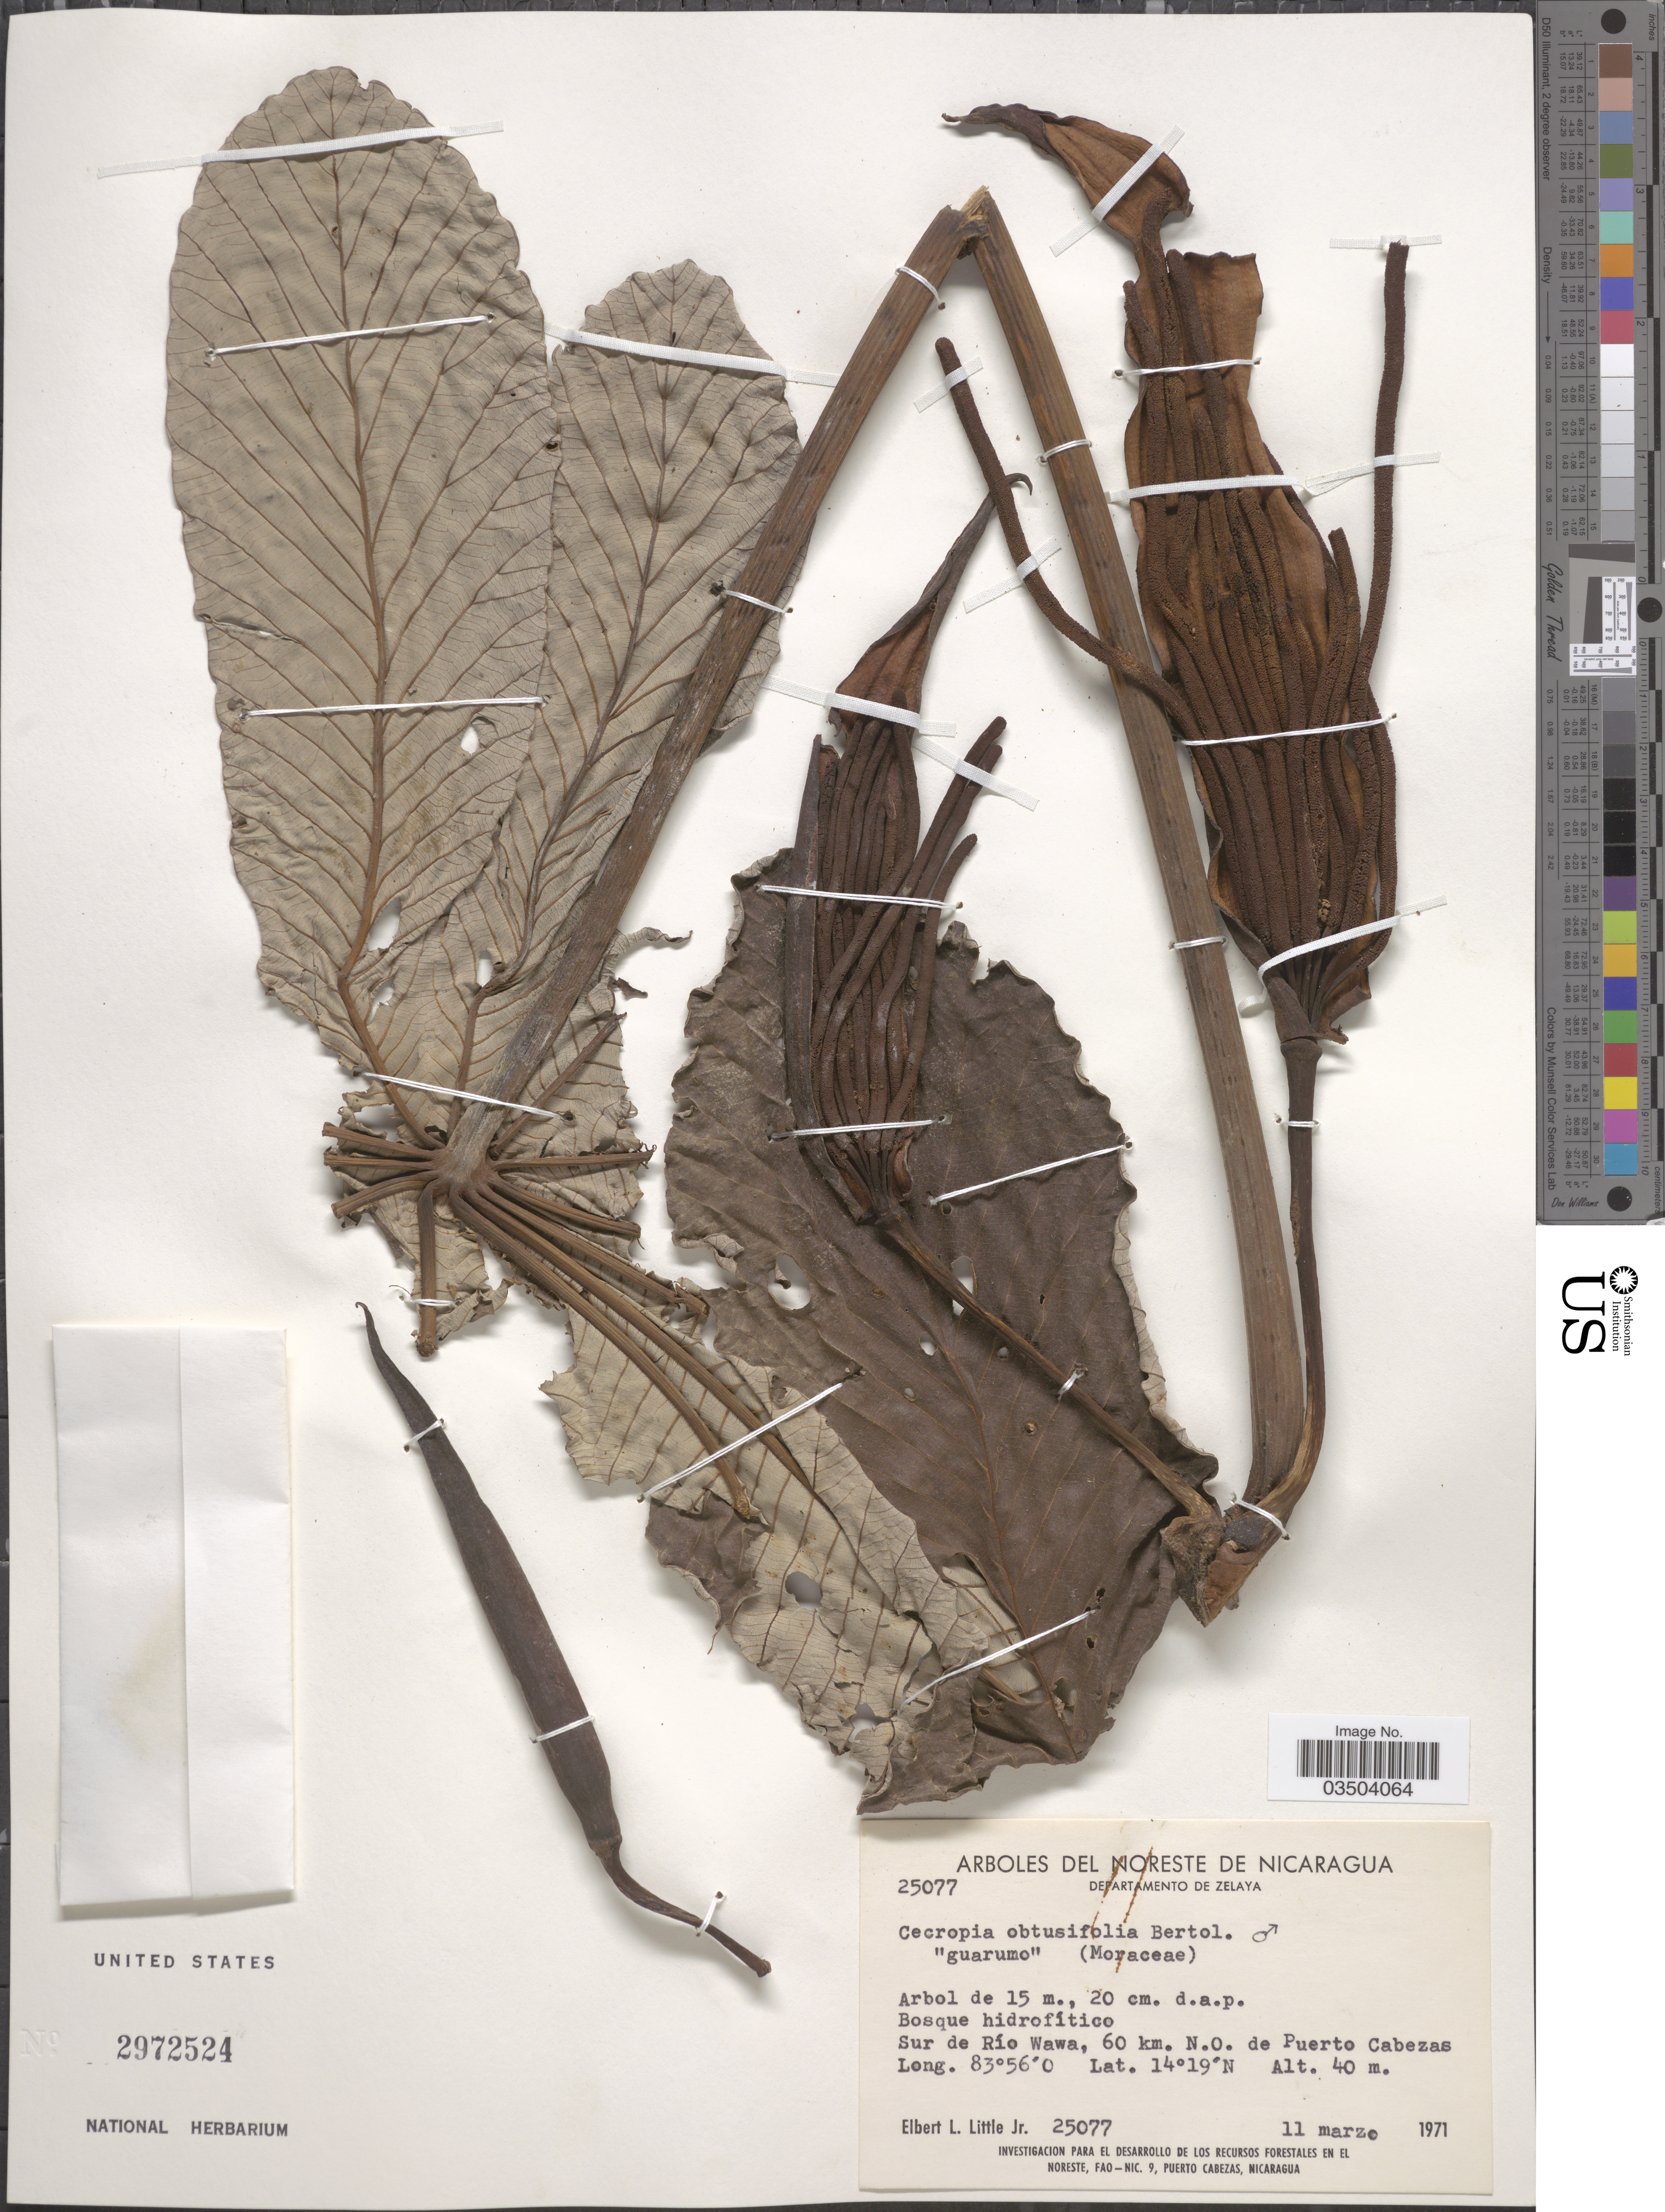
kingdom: Plantae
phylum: Tracheophyta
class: Magnoliopsida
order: Rosales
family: Urticaceae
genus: Cecropia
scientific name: Cecropia obtusifolia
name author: Bertol.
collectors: E. L. Little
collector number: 25077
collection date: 1971-03-11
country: Nicaragua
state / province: Atlántico Norte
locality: Noreste de Nicaragua. Departamento de Zelaya. Sur de Río Wawa, 60 km. N.O. de Puerto Cabezas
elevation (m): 40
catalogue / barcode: US 2972524